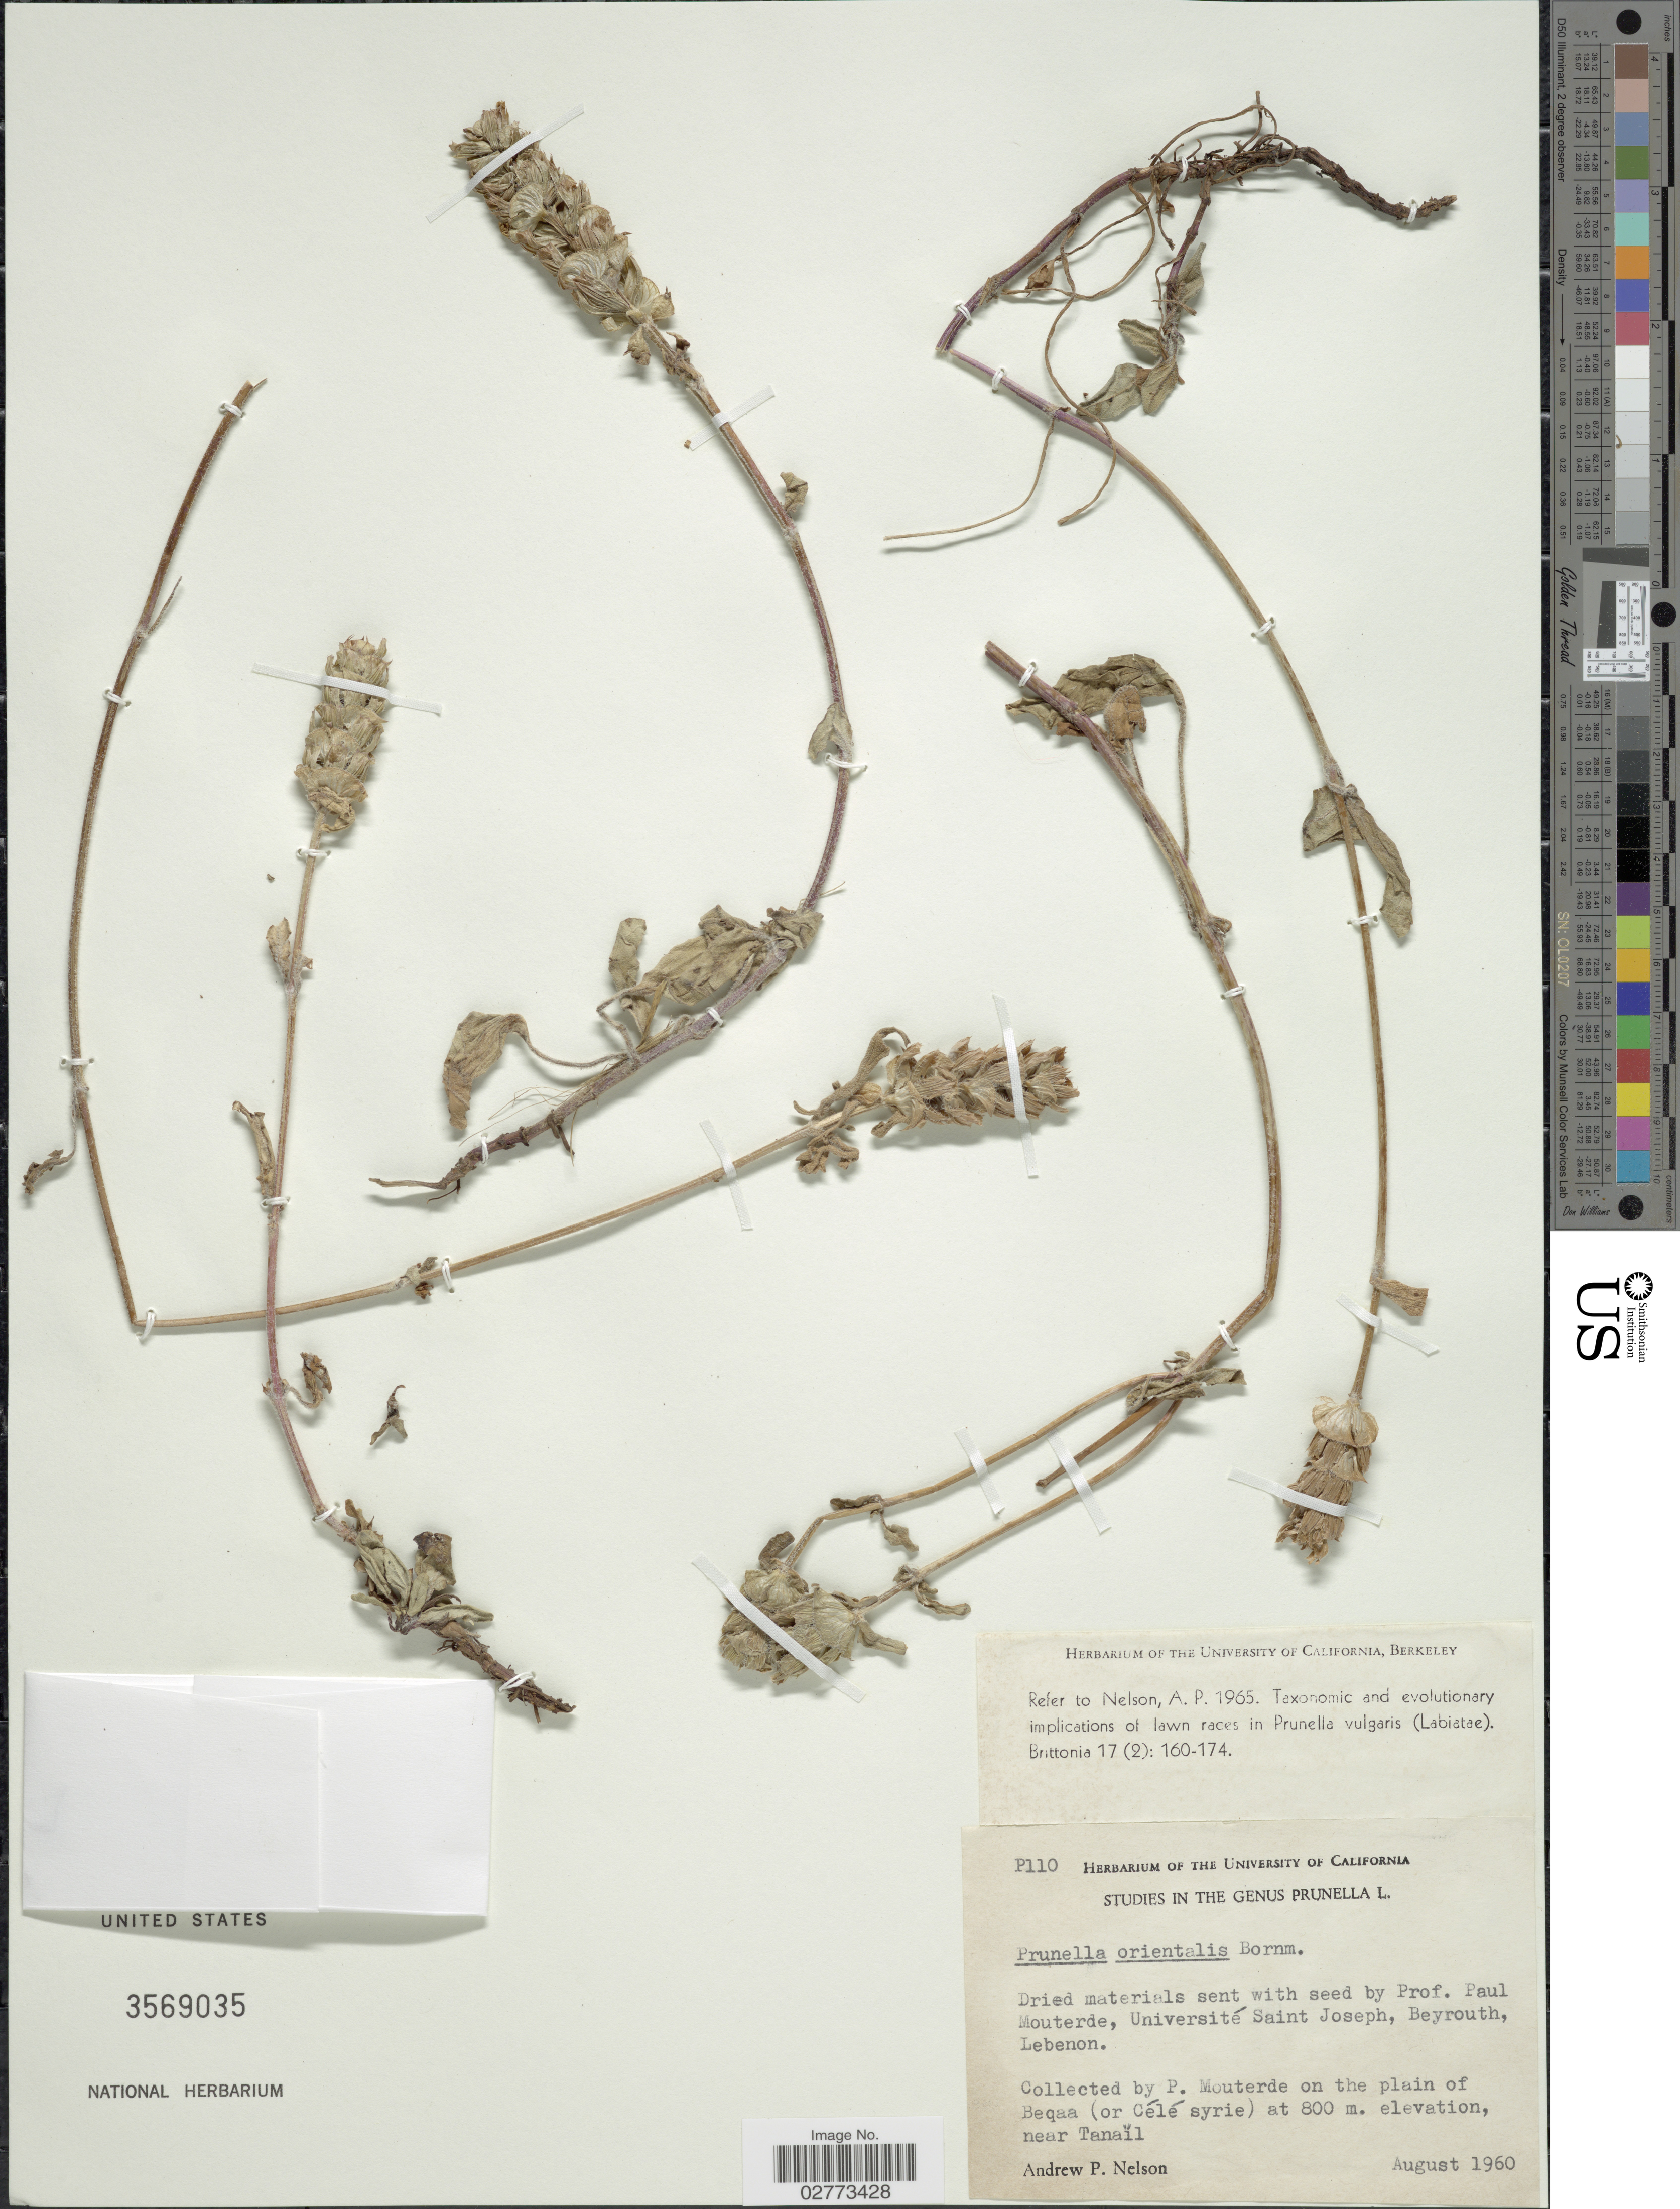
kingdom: Plantae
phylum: Tracheophyta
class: Magnoliopsida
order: Lamiales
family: Lamiaceae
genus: Prunella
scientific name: Prunella orientalis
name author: Bornm.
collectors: P. Mouterde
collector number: P110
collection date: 1960-08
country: Lebanon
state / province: Béqaa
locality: On the plain of Beqaa (or Célé syrie), near Tanaïl.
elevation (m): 800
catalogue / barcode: US 3569035